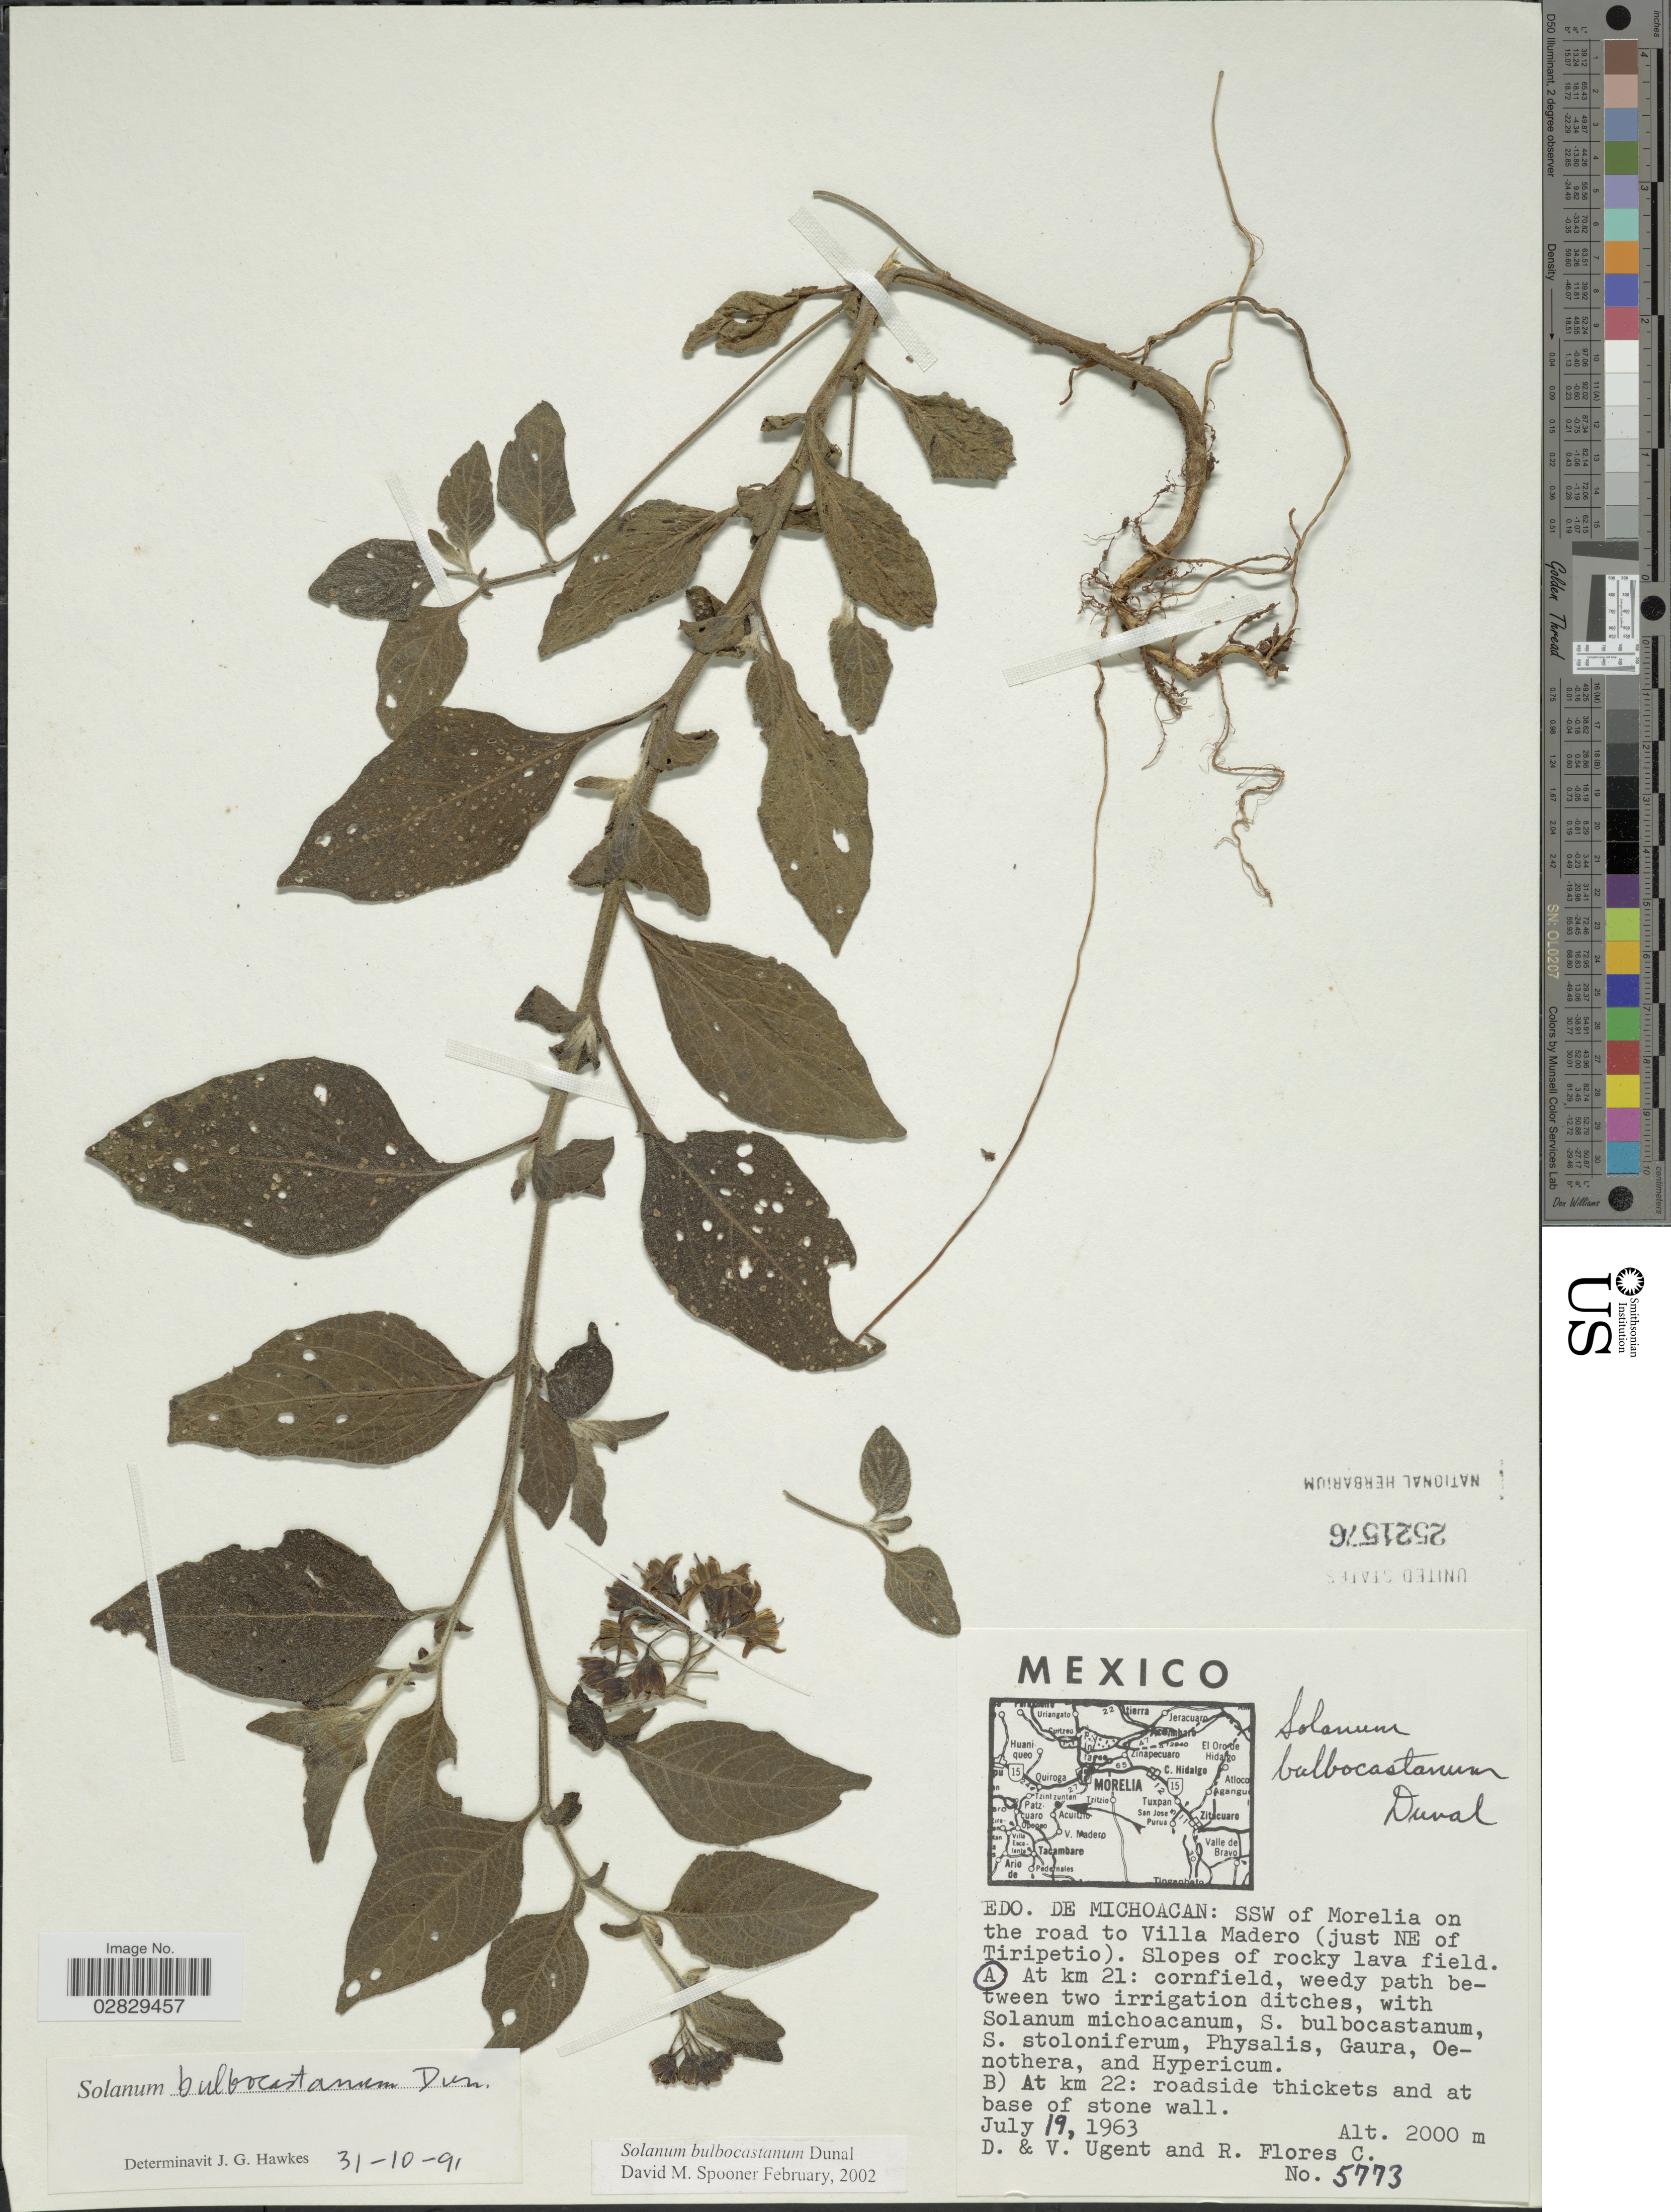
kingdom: Plantae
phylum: Tracheophyta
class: Magnoliopsida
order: Solanales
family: Solanaceae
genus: Solanum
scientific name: Solanum bulbocastanum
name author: Dunal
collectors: D. Ugent, V. Ugent & R. Flores-C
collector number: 5773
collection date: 1963-07-19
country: Mexico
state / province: Michoacán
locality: SSW of Morelia on the road to Villa Madero (just NE of Tiripetio). At km 21: cornfield, weedy path between two irrigation ditches.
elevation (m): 2000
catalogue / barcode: US 2521576